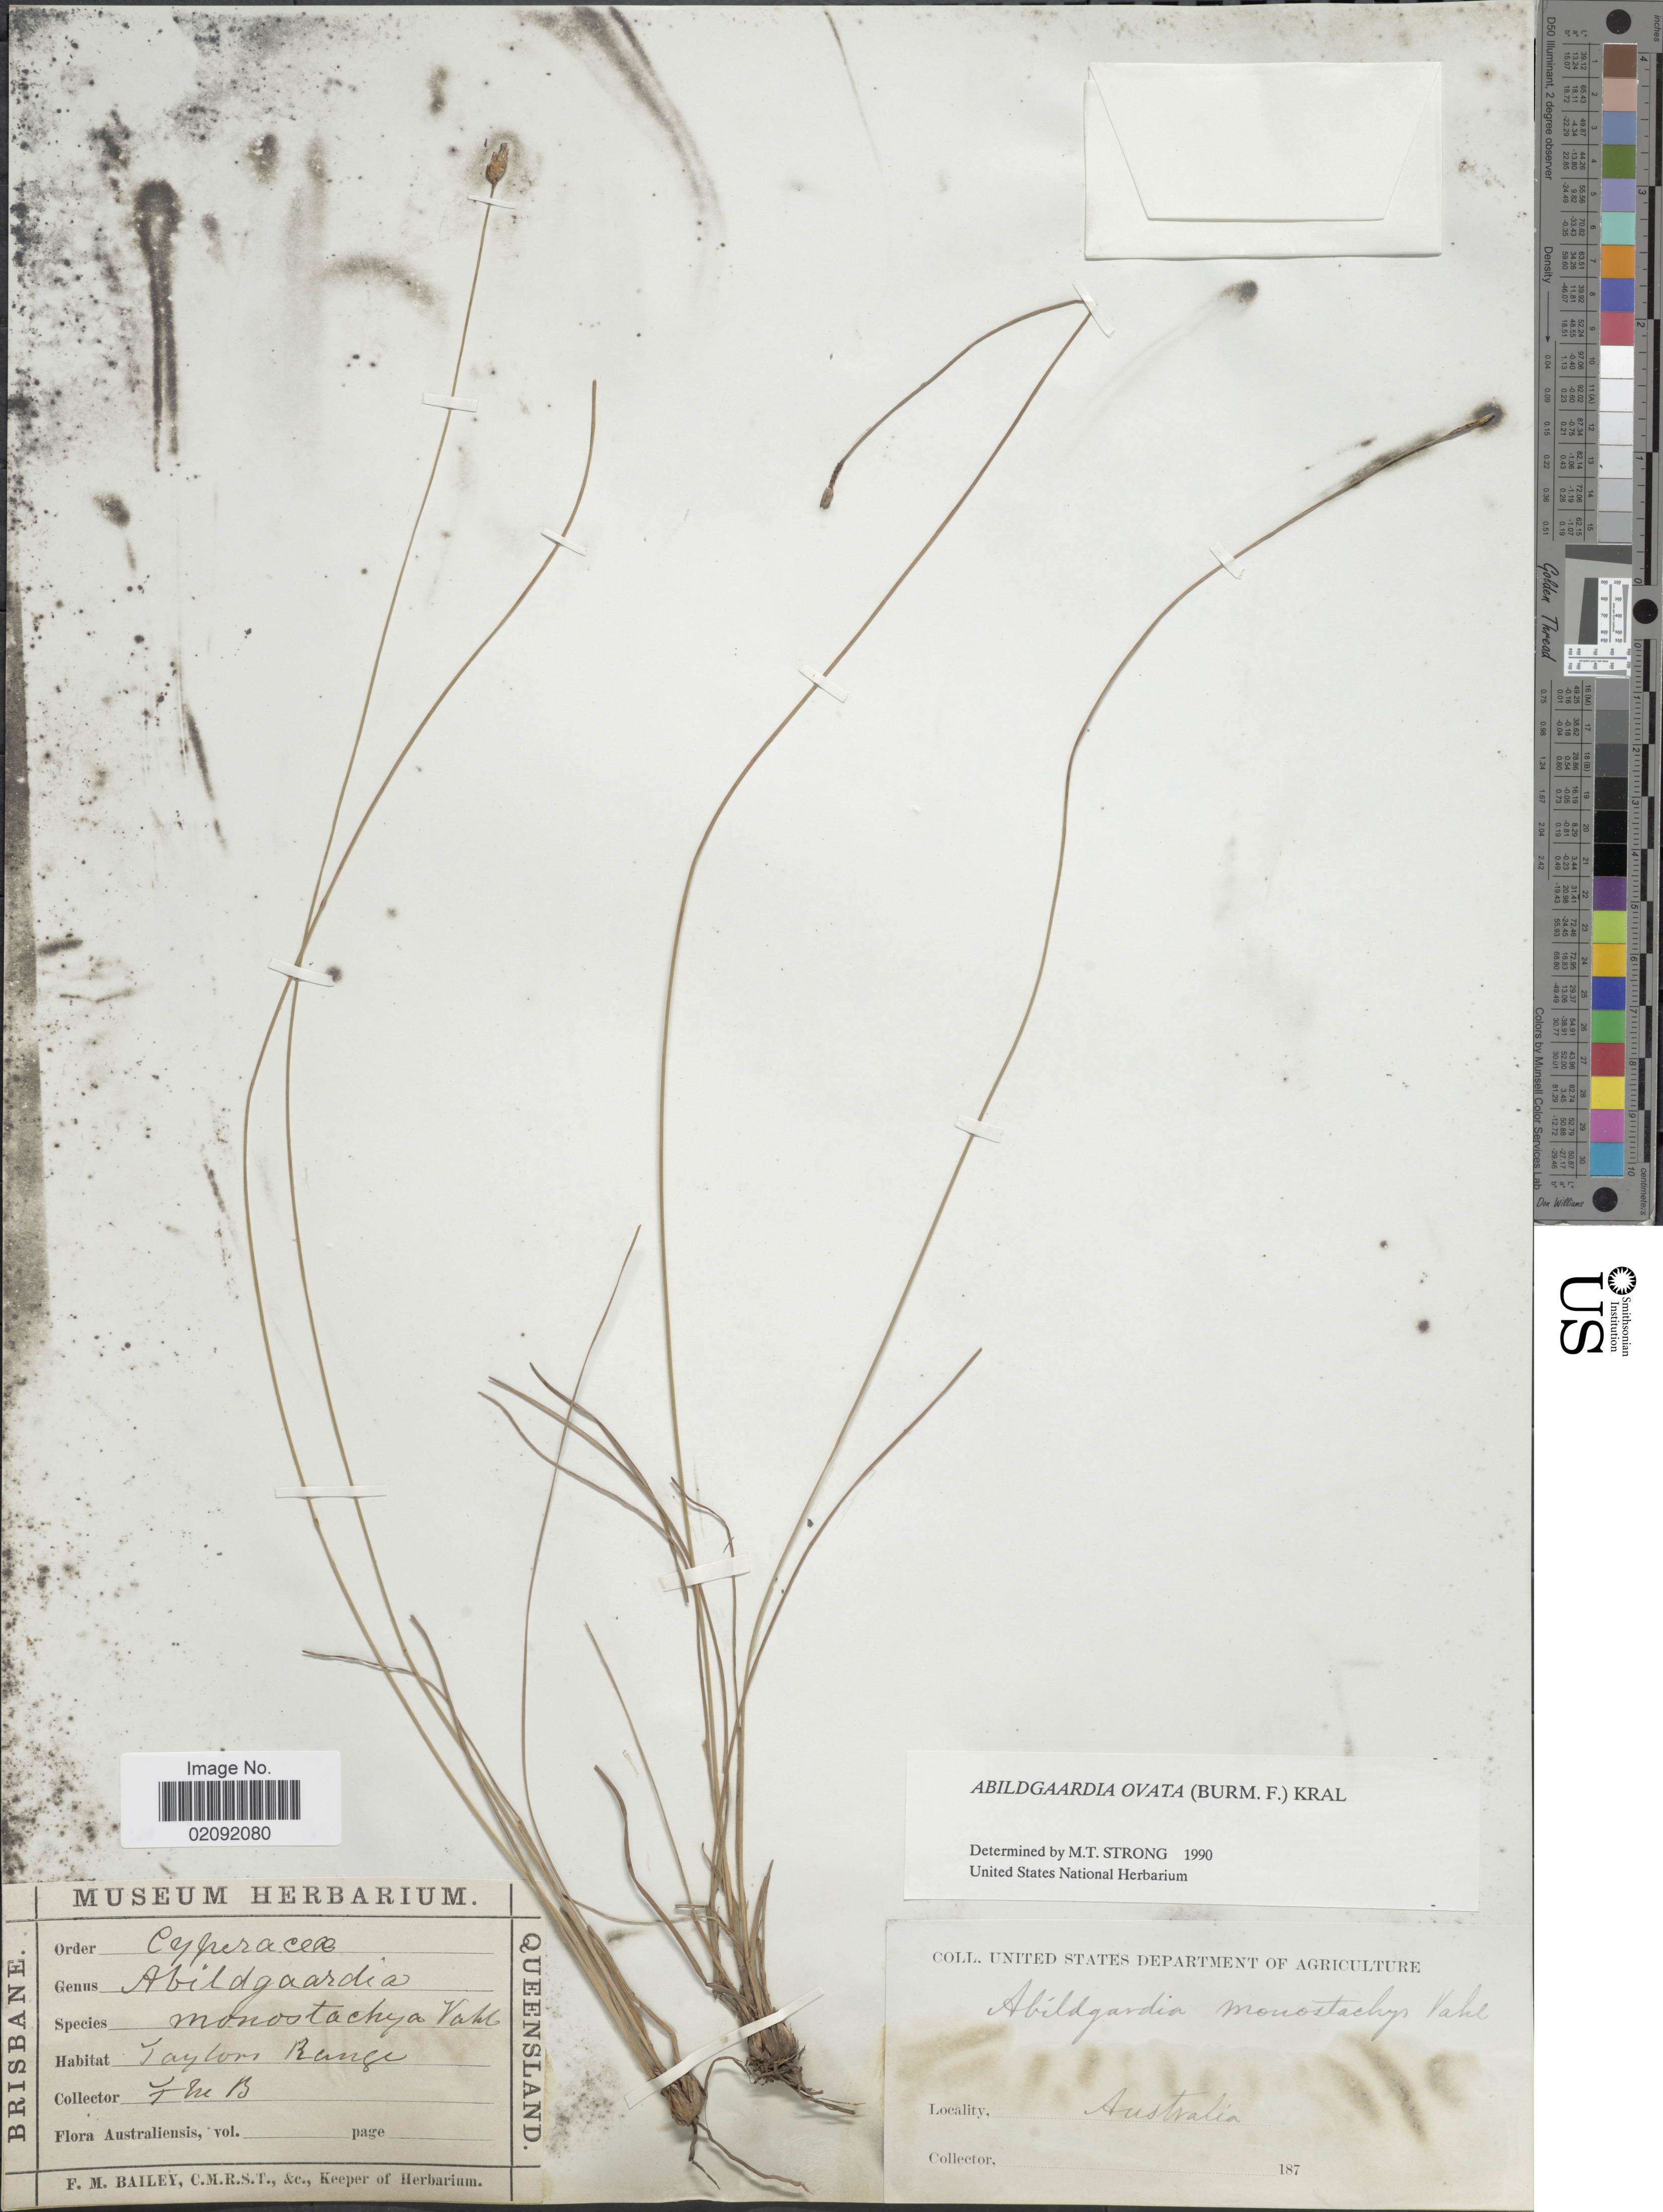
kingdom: Plantae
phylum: Tracheophyta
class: Liliopsida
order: Poales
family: Cyperaceae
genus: Abildgaardia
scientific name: Abildgaardia ovata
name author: (Burm. f.) Kral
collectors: F. M. Bailey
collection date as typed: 187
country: Australia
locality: Taylor Range.